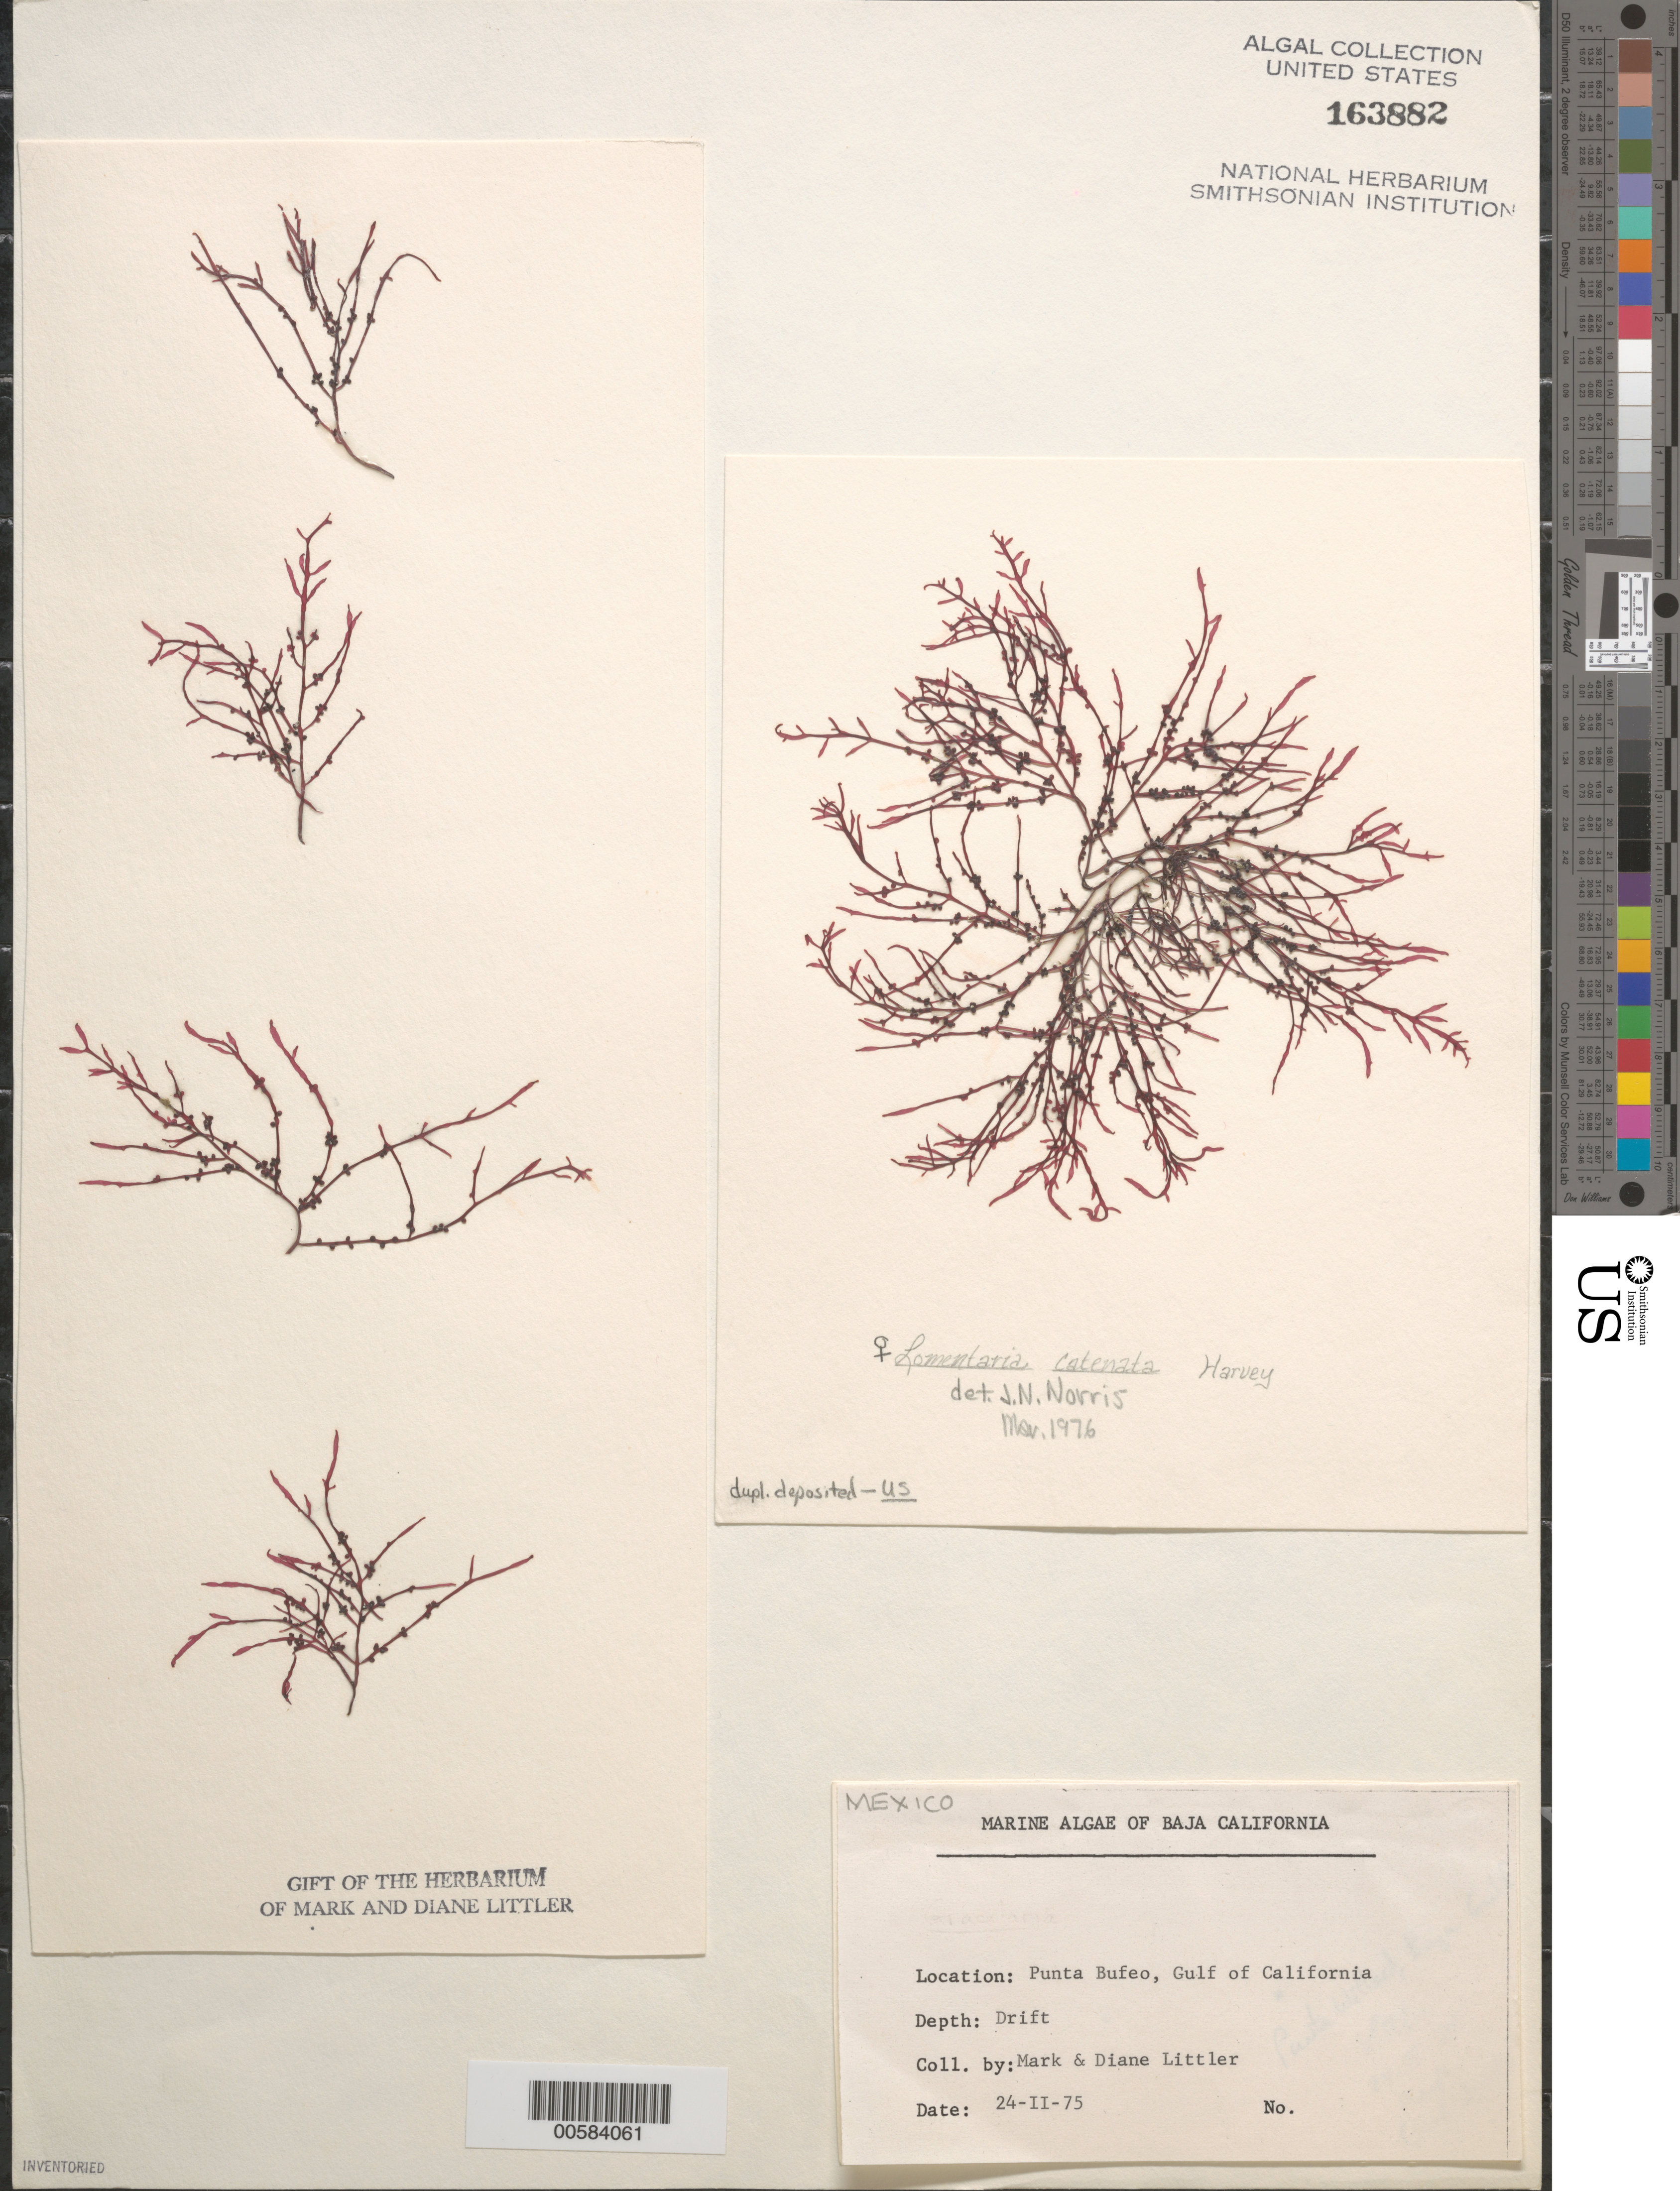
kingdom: Plantae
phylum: Rhodophyta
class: Florideophyceae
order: Rhodymeniales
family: Lomentariaceae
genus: Fushitsunagia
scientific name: Fushitsunagia catenata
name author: (Harv.) Filloramo & G.W. Saunders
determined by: Algae name updating Project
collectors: M. M. Littler & D. S. Littler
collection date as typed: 24 Feb 1975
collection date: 1975-02-24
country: Mexico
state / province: Baja California Norte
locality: Punta Bufeo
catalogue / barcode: US 163882